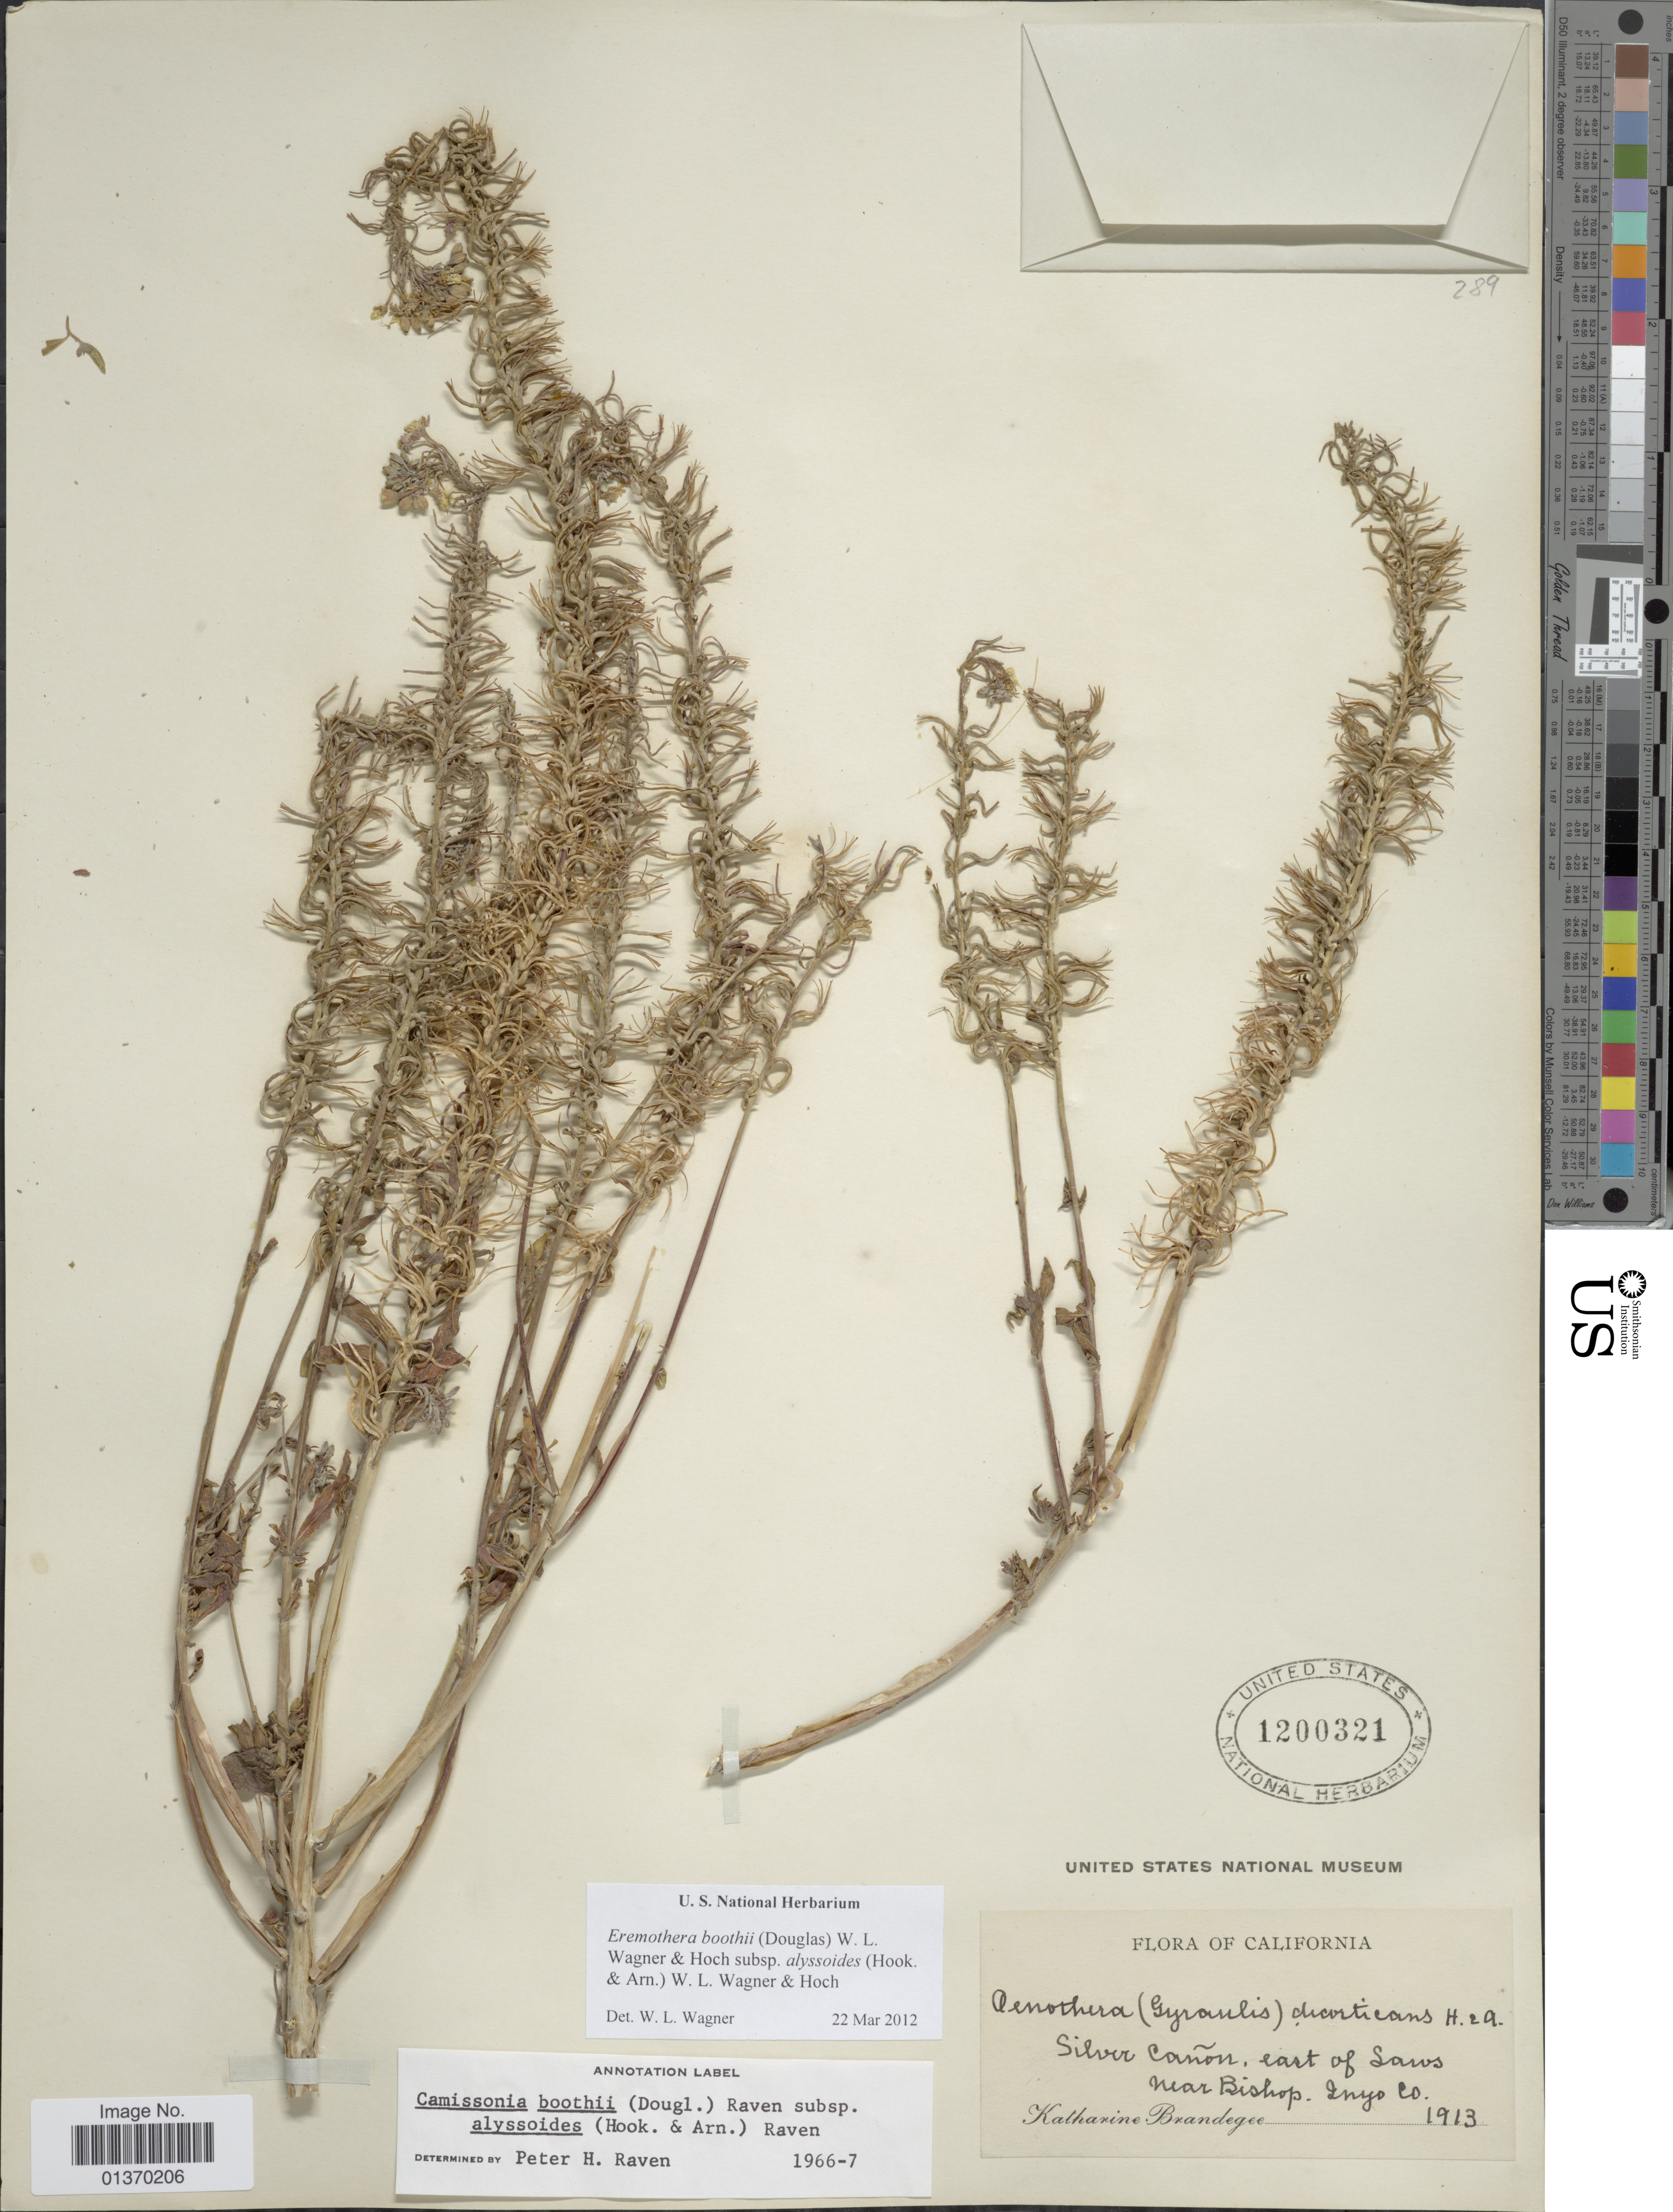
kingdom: Plantae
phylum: Tracheophyta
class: Magnoliopsida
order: Myrtales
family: Onagraceae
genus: Eremothera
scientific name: Eremothera boothii subsp. alyssoides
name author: (Hook. & Arn.) W.L. Wagner & Hoch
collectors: M. K. Brandegee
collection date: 1913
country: United States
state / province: California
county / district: Inyo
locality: Silver Cañon, east of Saws near Bishop, Inyo Co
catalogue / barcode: US 1200321